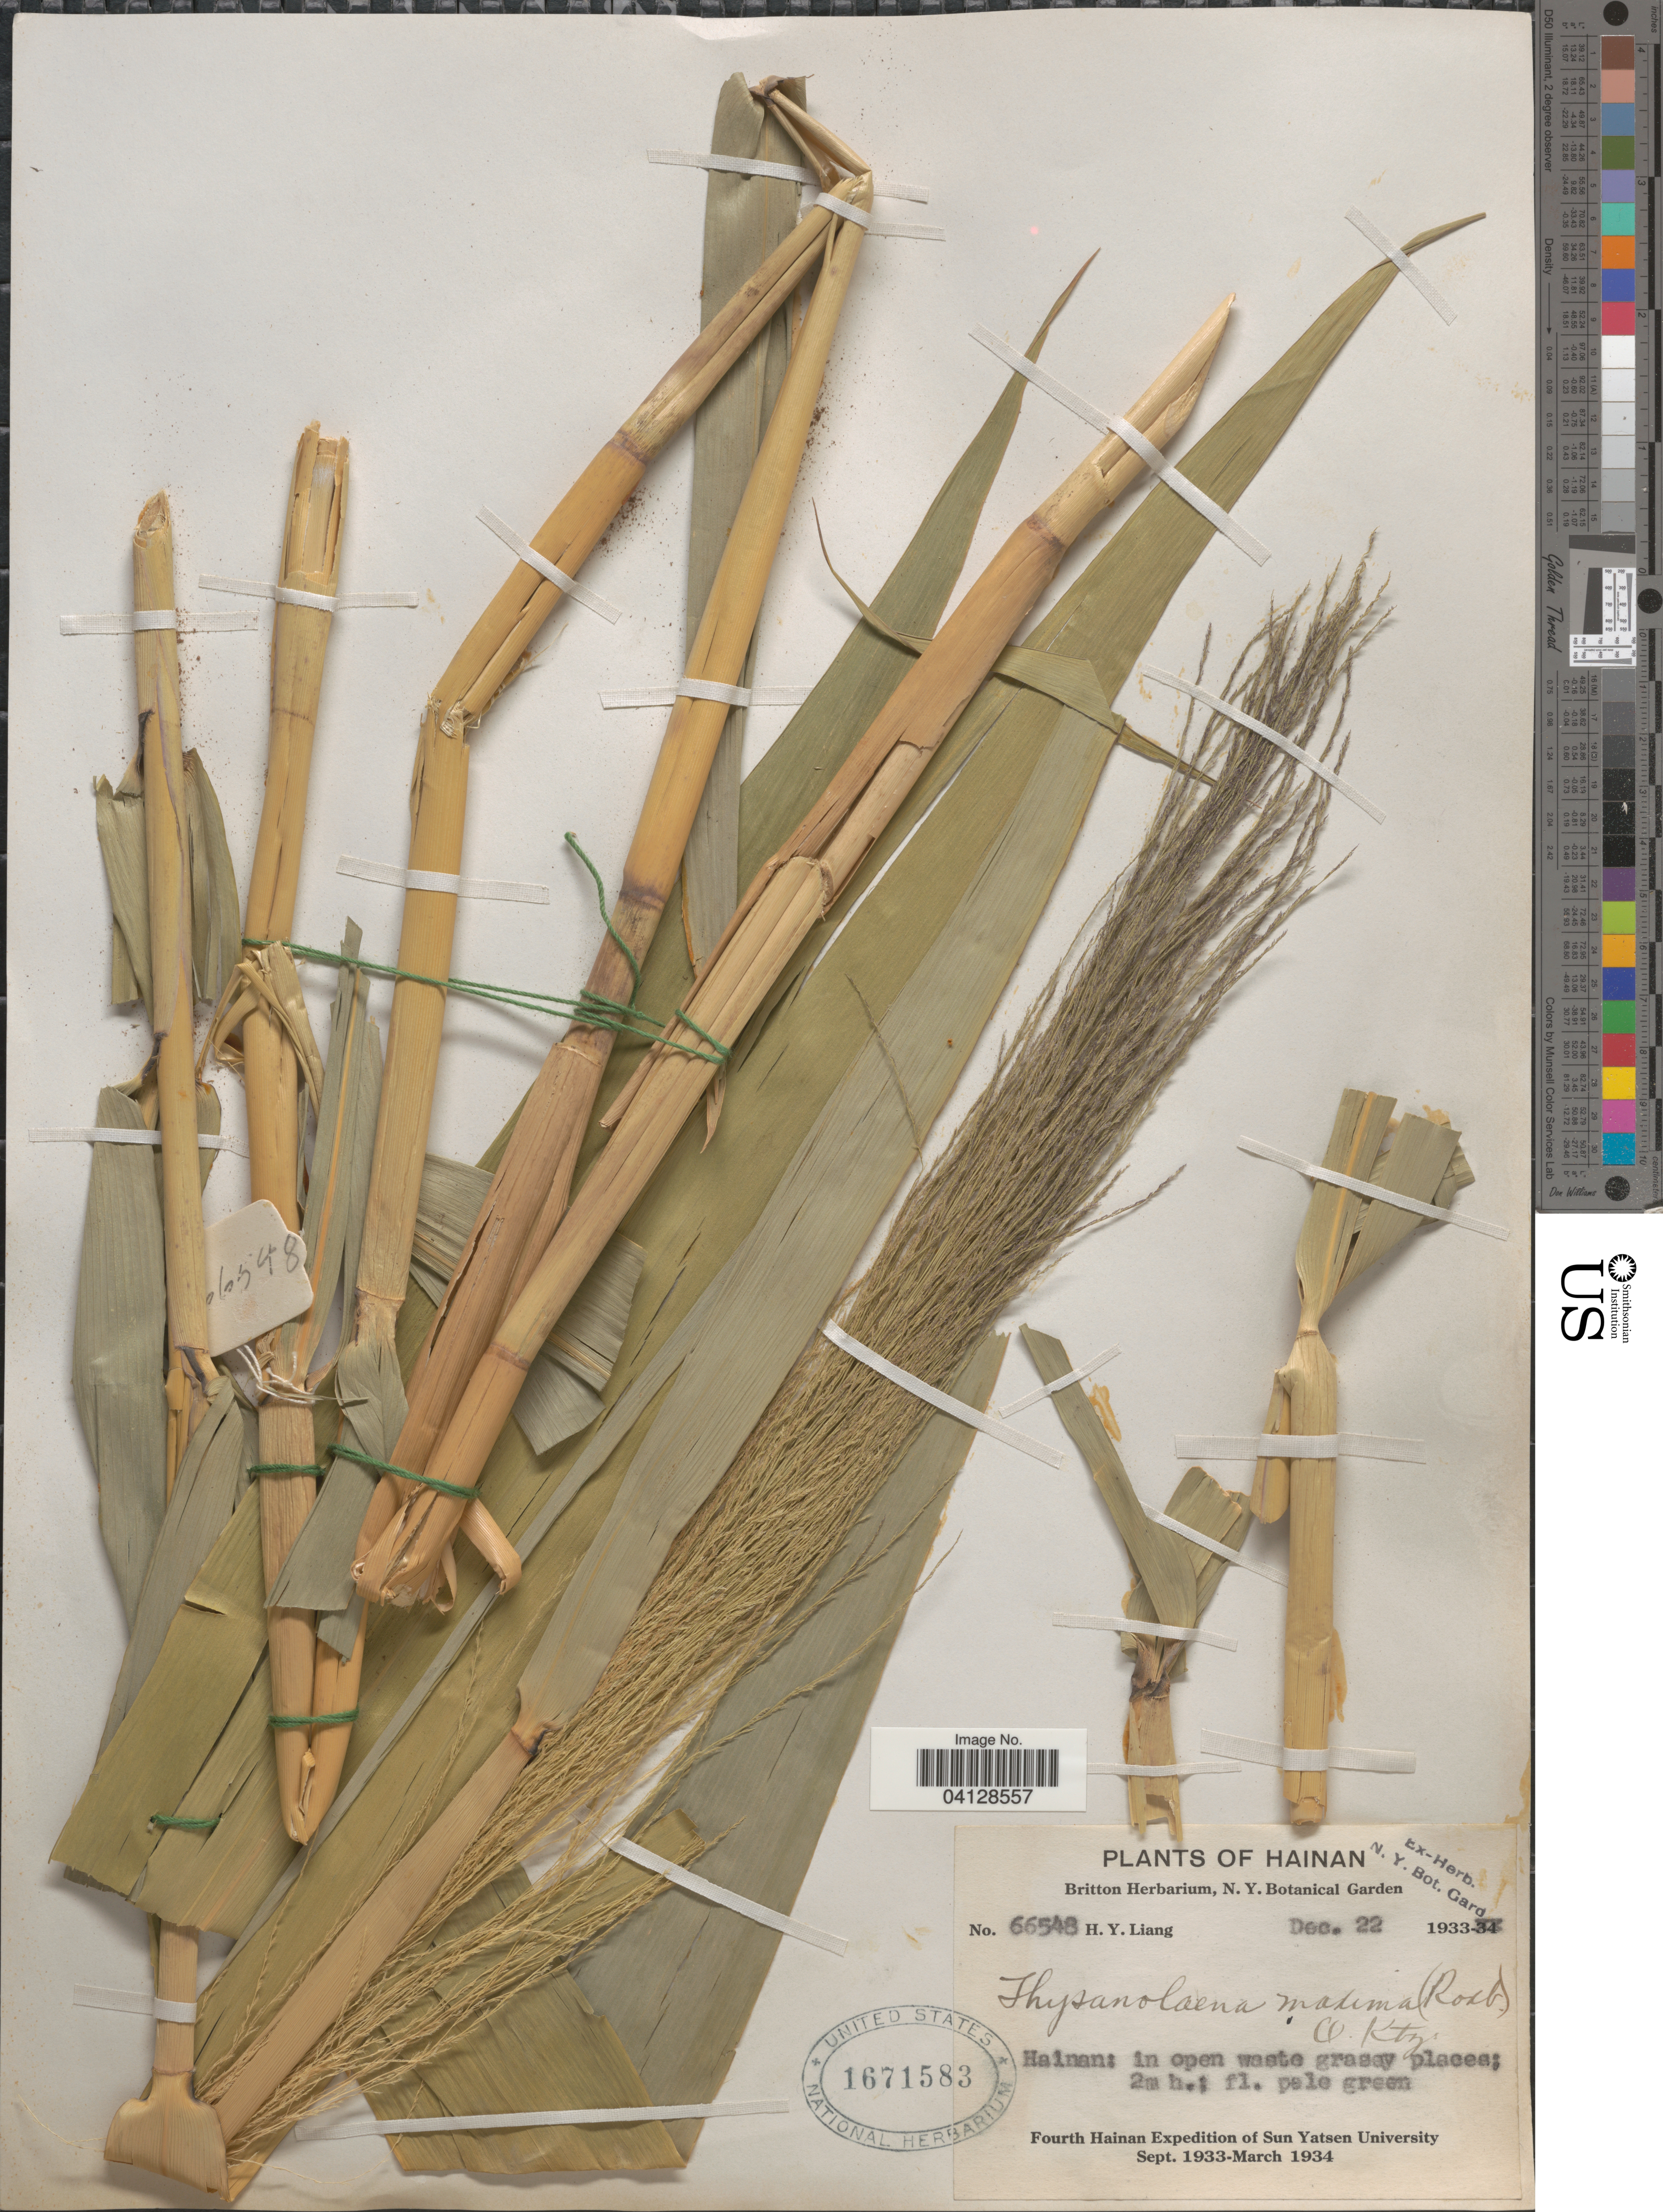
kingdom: Plantae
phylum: Tracheophyta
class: Liliopsida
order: Poales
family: Poaceae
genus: Thysanolaena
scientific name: Thysanolaena maxima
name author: (Roxb.) Kuntze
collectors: H. Y. Liang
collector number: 66548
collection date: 1933-12-22/1934-12-22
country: China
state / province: Hainan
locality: Fourth Hainan Expedition of Sun Yatsen University Sept. 1933-March 1934.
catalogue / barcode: US 1671583